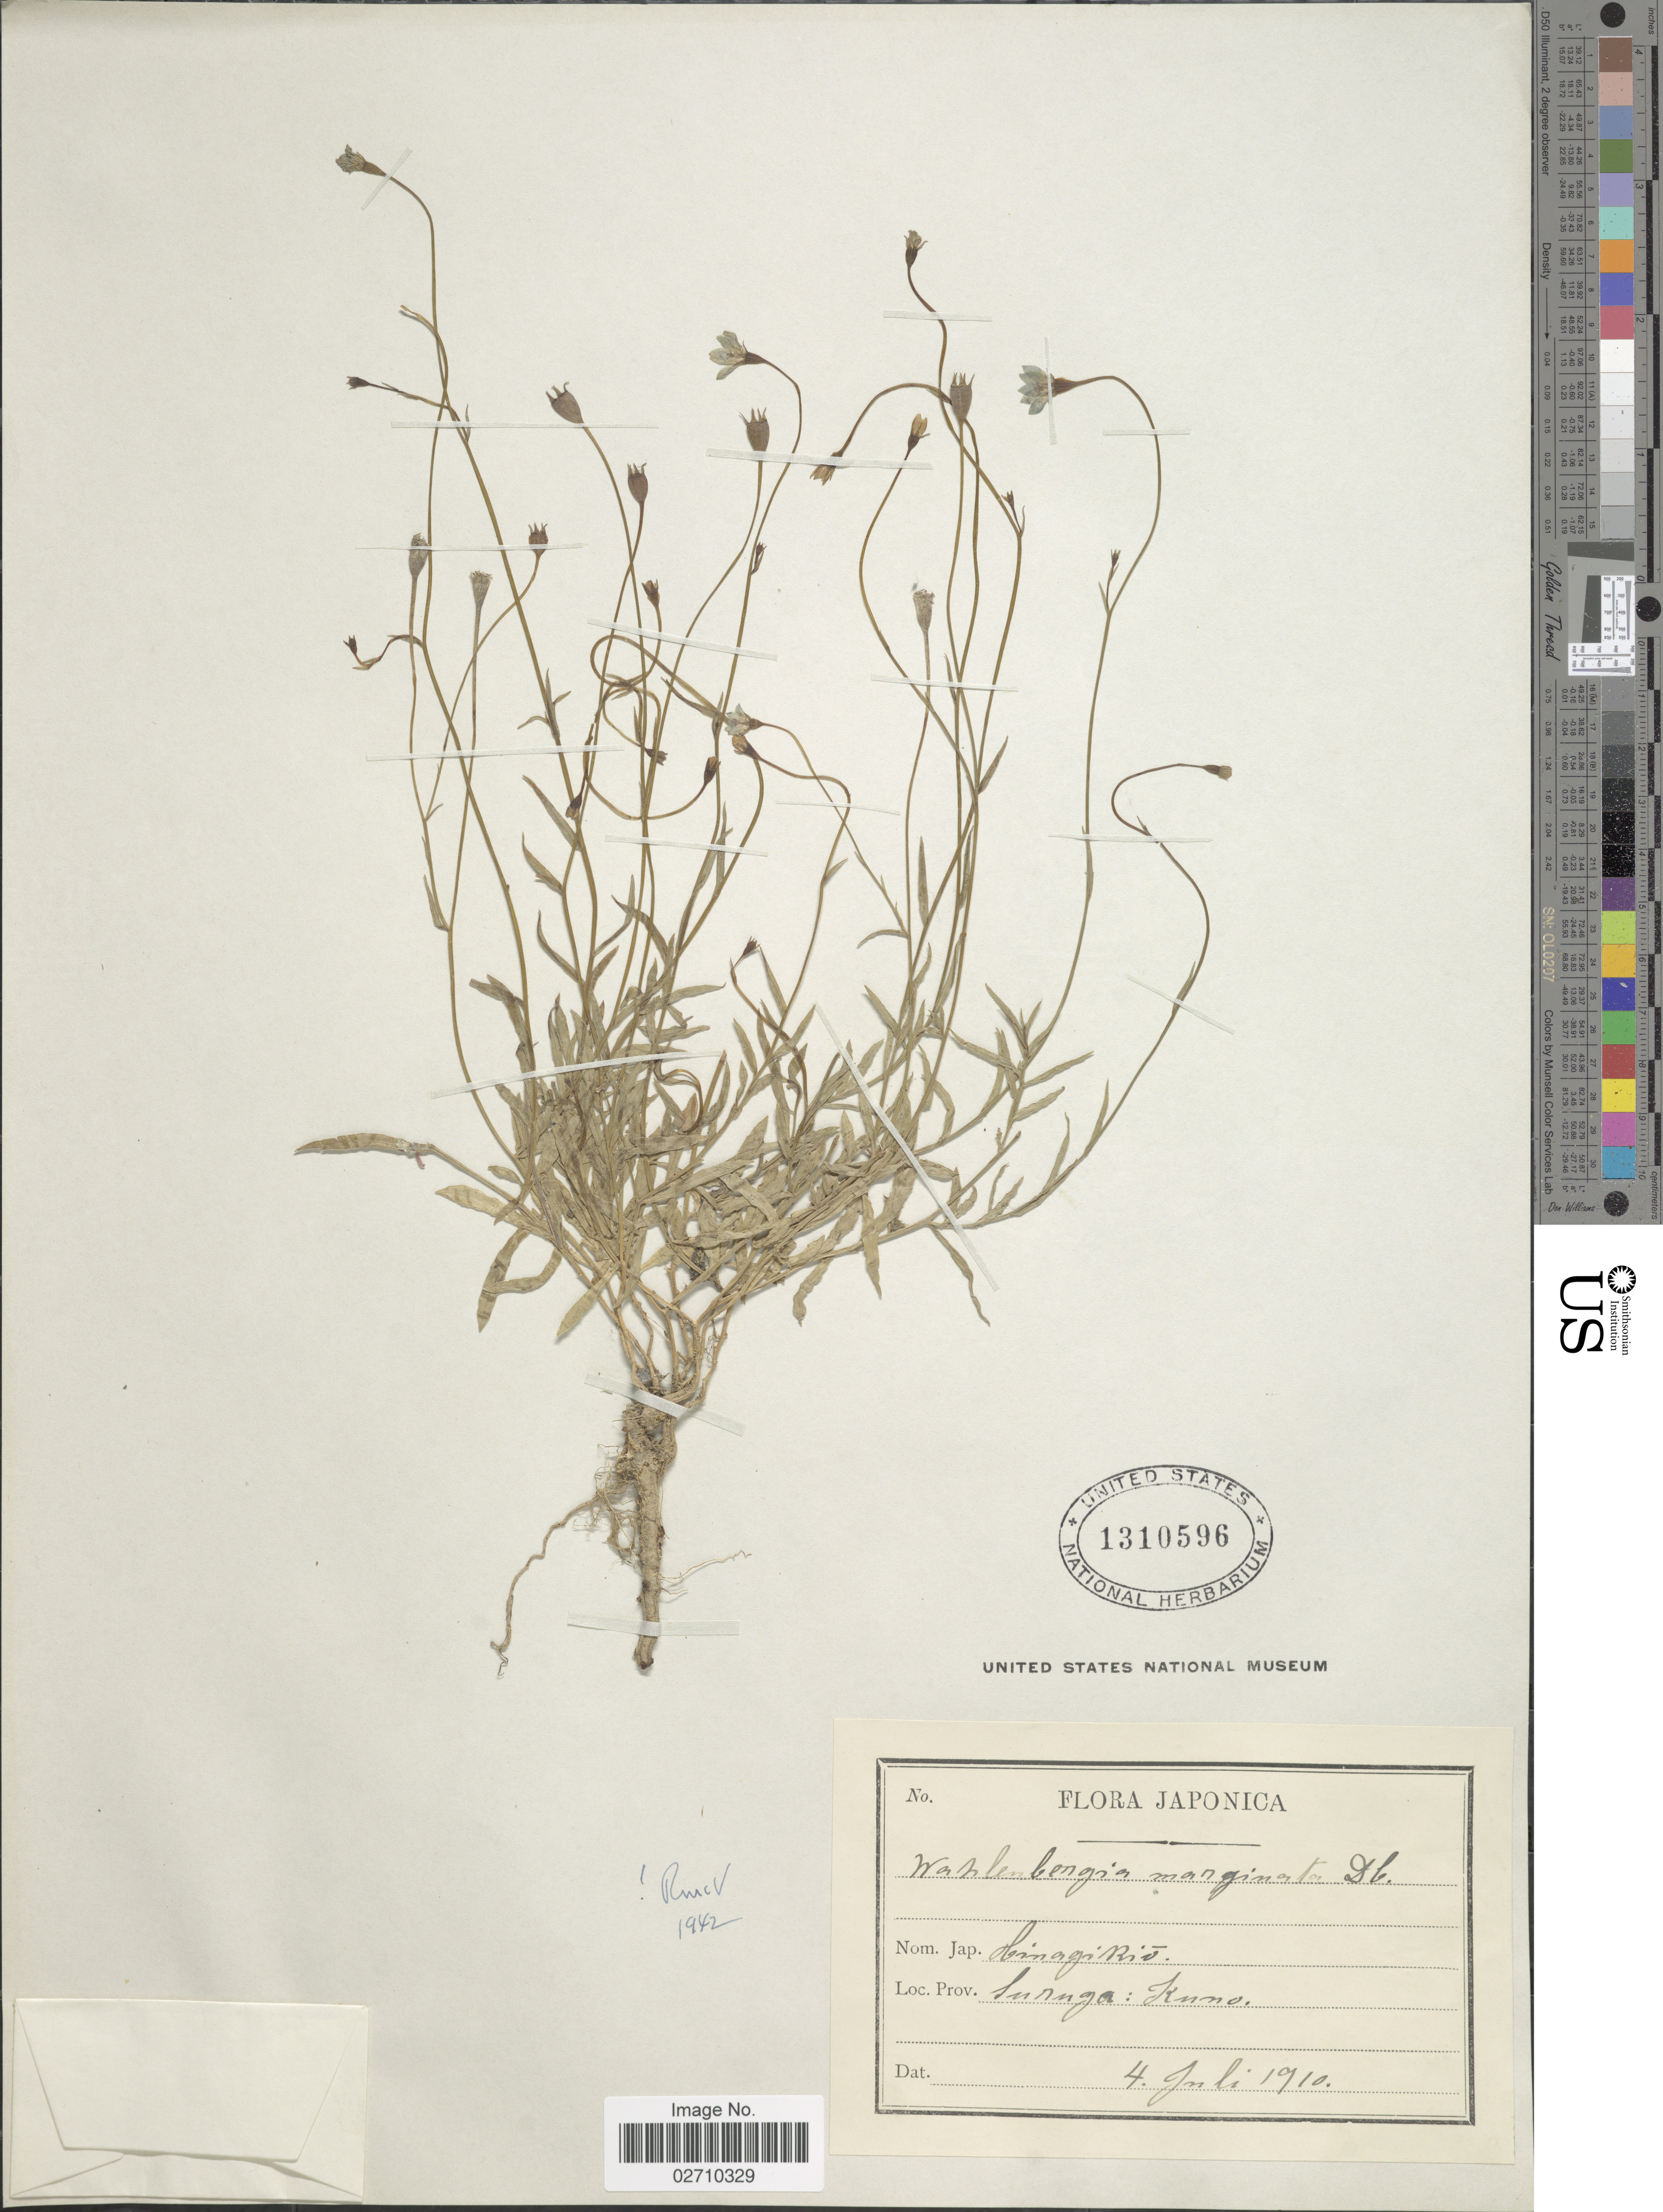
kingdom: Plantae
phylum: Tracheophyta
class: Magnoliopsida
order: Asterales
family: Campanulaceae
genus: Wahlenbergia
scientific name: Wahlenbergia marginata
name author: (Thunb.) A. DC.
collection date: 1910-07-04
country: Japan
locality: Suruga: Kuno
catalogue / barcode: US 1310596